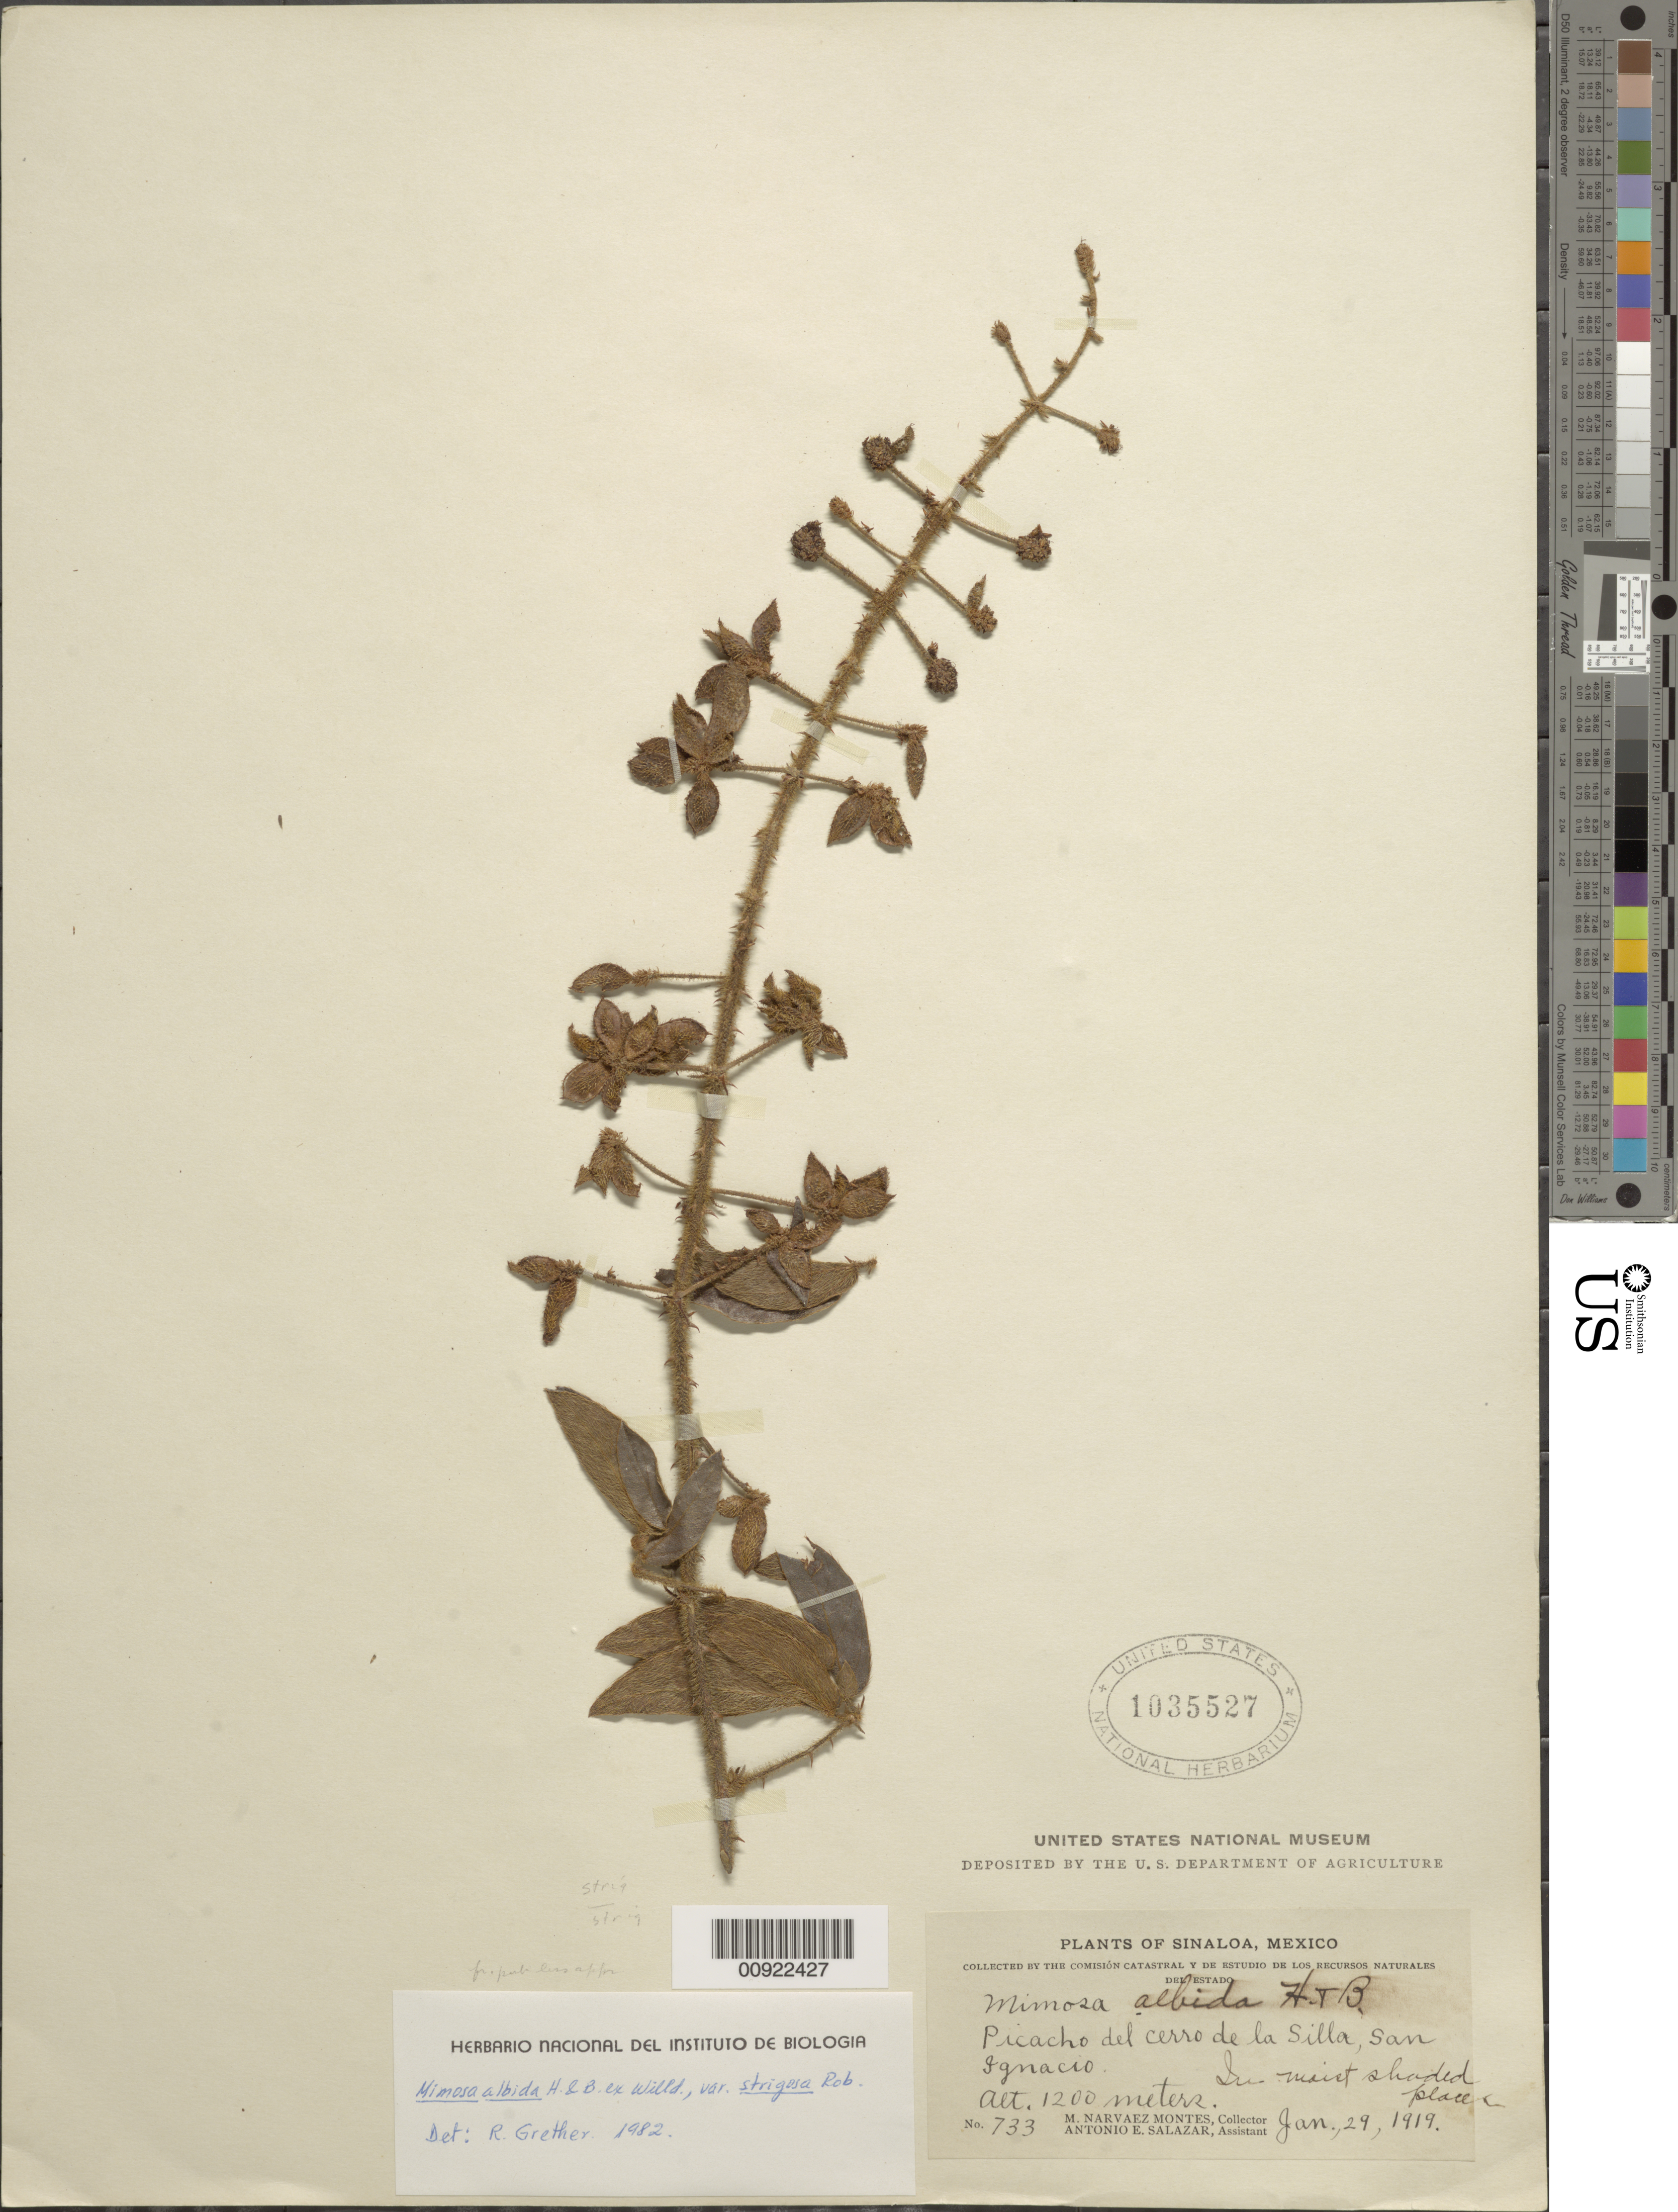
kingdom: Plantae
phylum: Tracheophyta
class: Magnoliopsida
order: Fabales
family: Fabaceae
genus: Mimosa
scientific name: Mimosa albida var. strigosa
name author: (Willd.) B.L. Rob.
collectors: M. Narvaez-Montes & A. E. Salazar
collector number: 733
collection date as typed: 29 Jan 1919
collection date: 1919-01-29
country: Mexico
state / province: Sinaloa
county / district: San Ignacio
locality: Picacho del Cerro de la Silla, San Ignacio, Sinaloa.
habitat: In moist shaded places.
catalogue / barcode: US 1035527